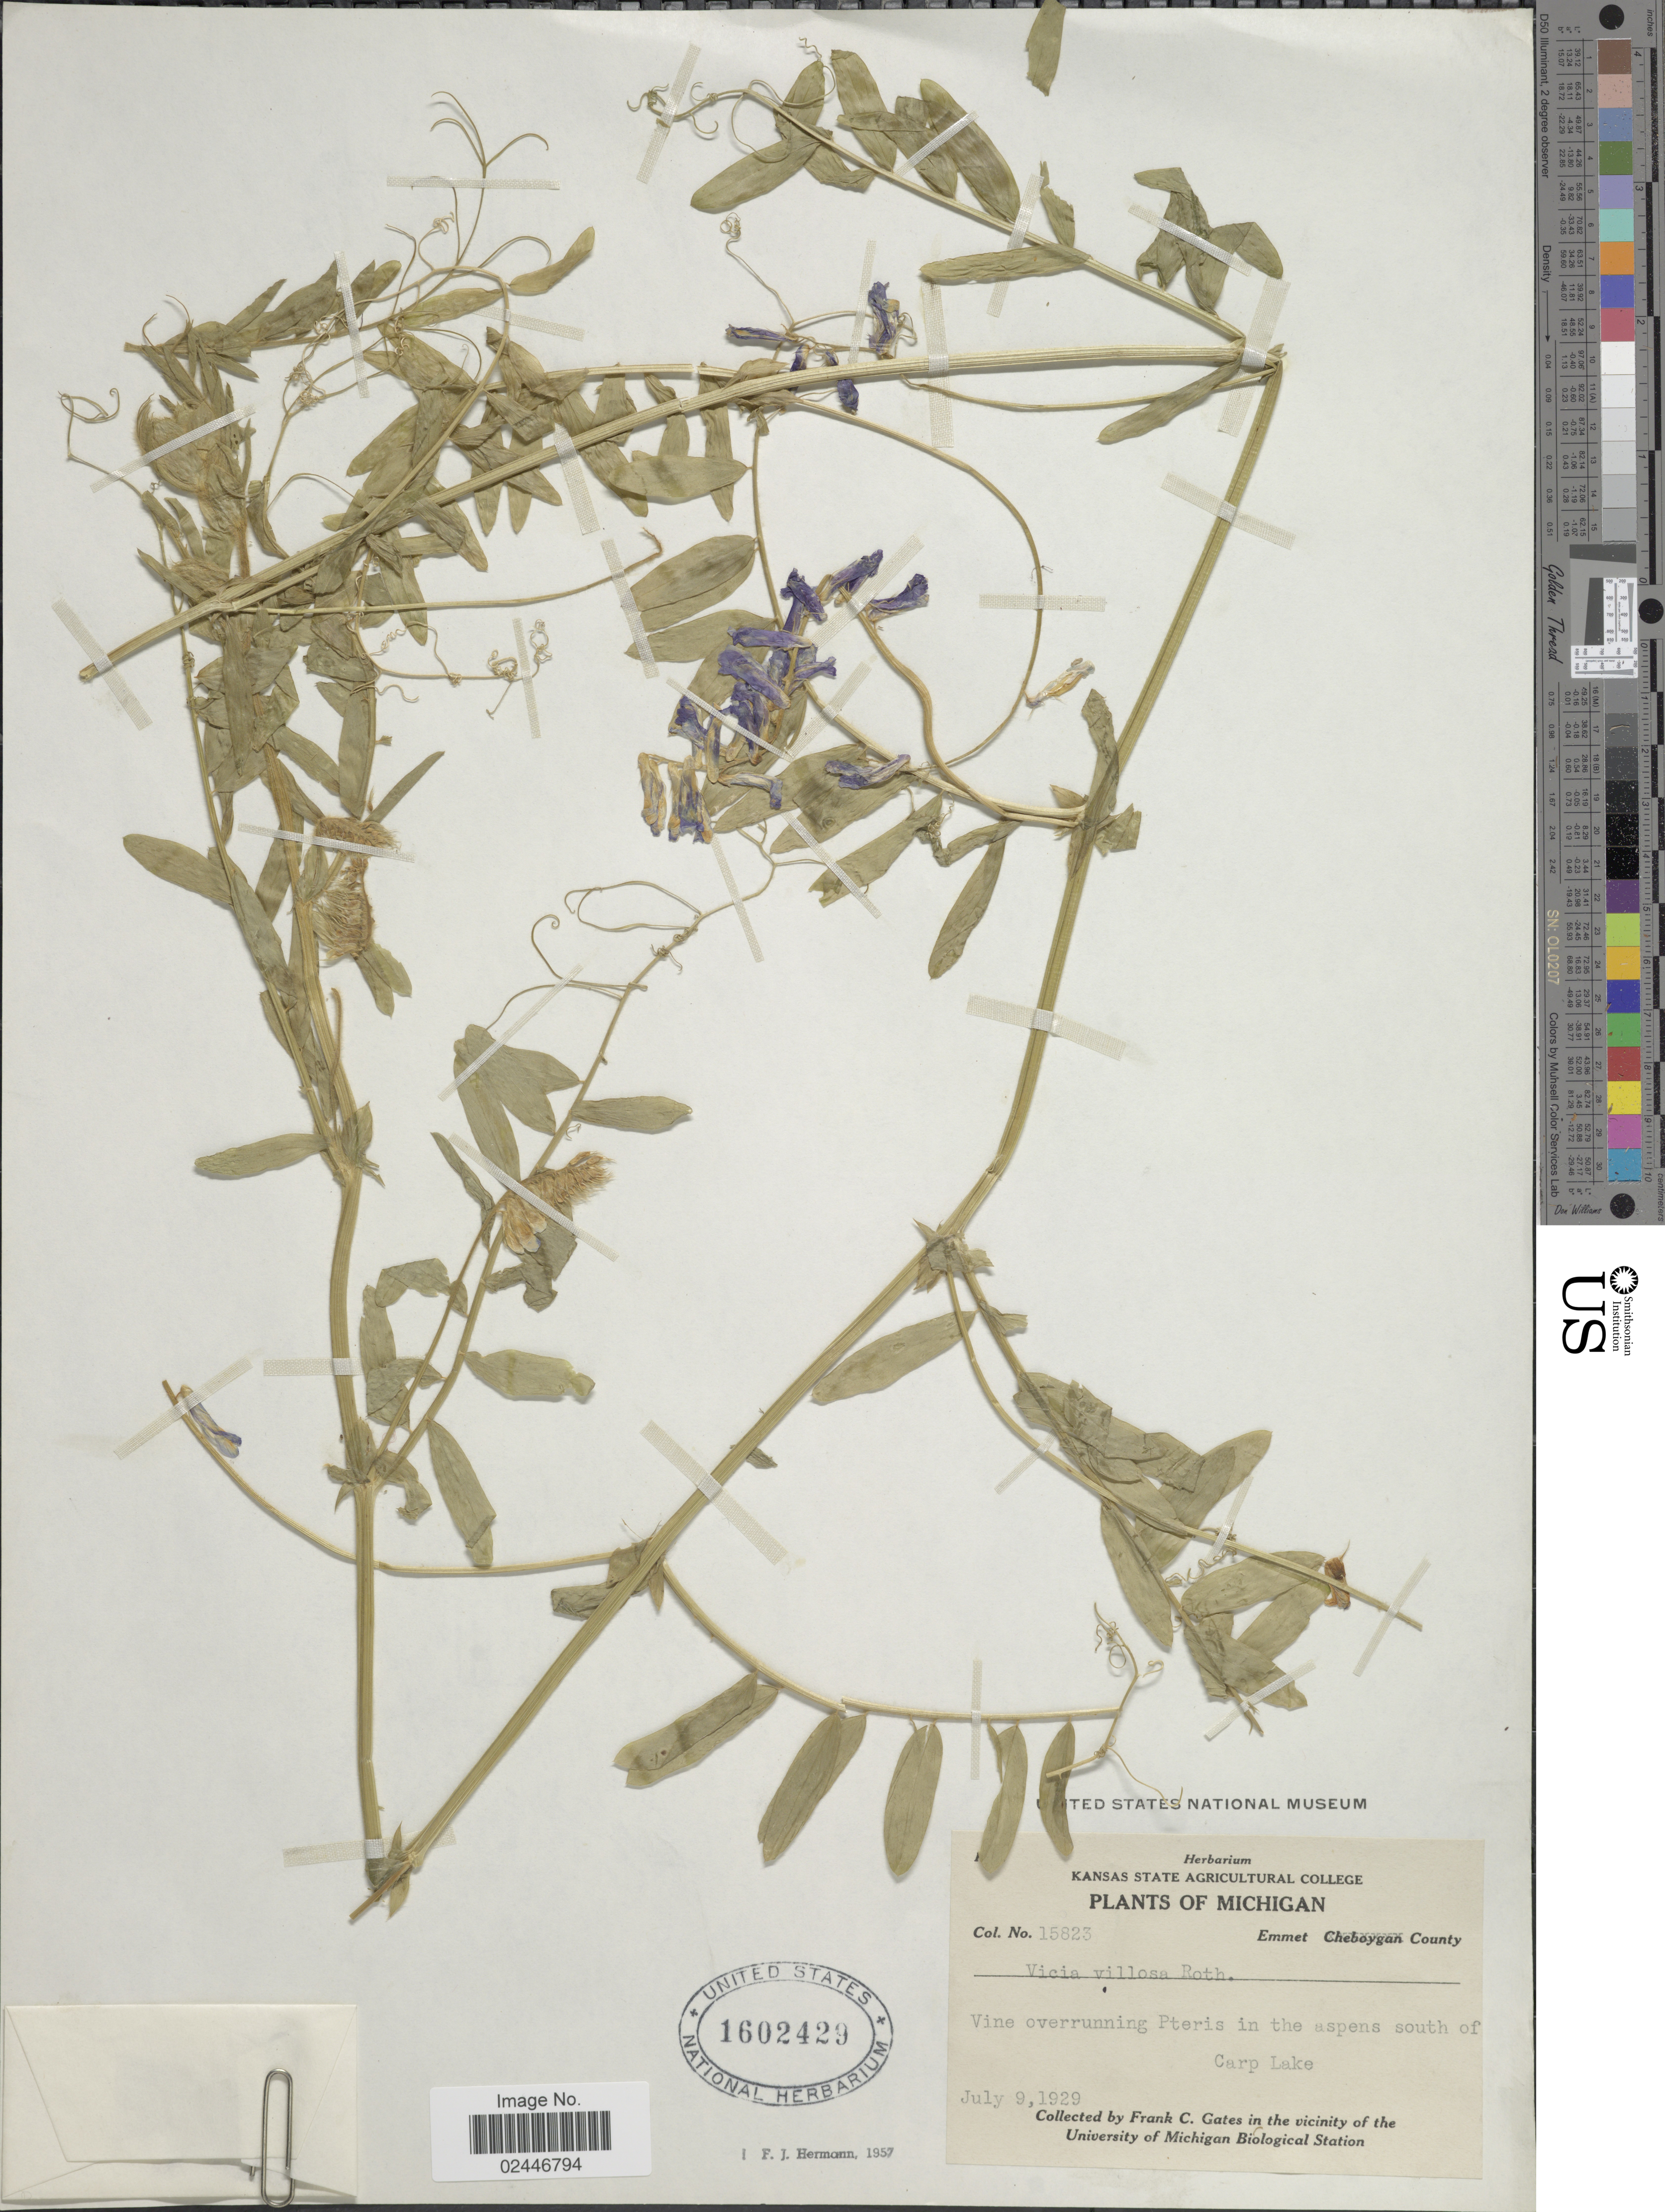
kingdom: Plantae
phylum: Tracheophyta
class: Magnoliopsida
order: Fabales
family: Fabaceae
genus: Vicia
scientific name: Vicia villosa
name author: Roth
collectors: F. C. Gates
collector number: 15823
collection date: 1929-07-09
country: United States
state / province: Michigan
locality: Emmet County, vine overrunning Pteris in the aspens south of Carp Lake.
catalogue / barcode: US 1602429